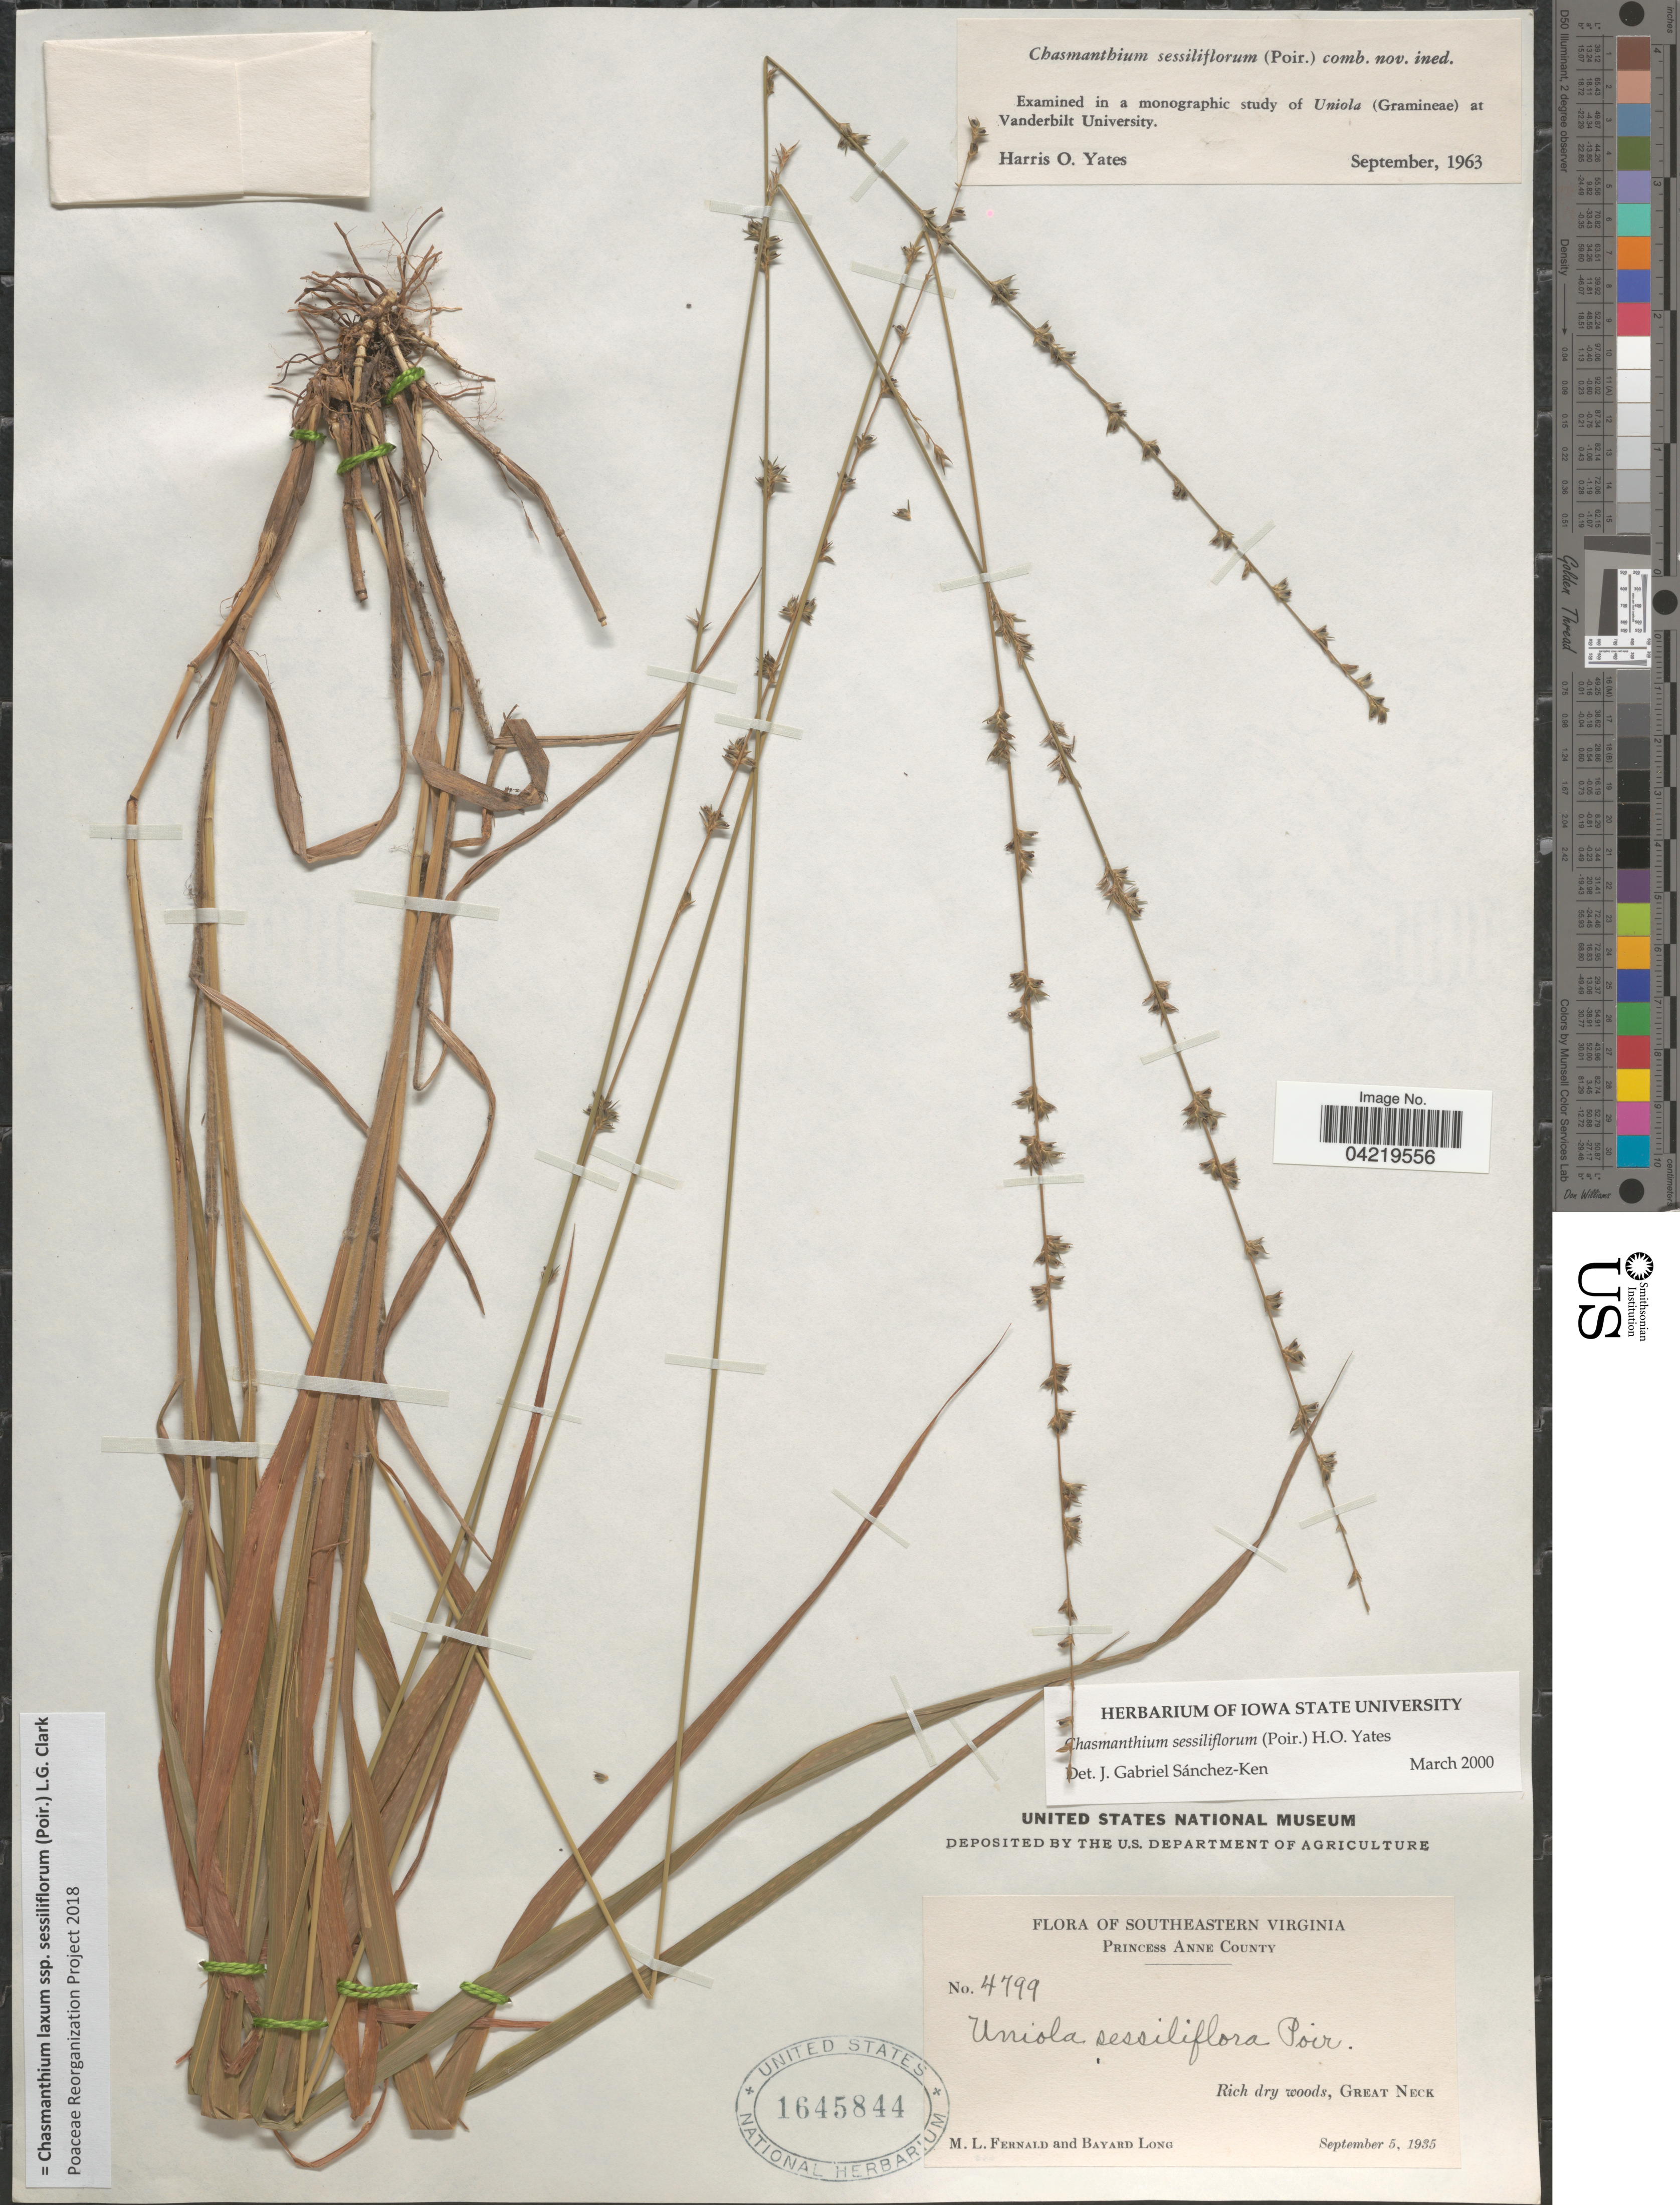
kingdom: Plantae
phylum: Tracheophyta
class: Liliopsida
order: Poales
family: Poaceae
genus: Chasmanthium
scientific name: Chasmanthium laxum subsp. sessiliflorum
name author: (L.) H.O. Yates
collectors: M. L. Fernald & B. Long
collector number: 4799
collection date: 1935-09-05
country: United States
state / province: Virginia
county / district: City of Virginia Beach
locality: Southeastern Virginia. Princess Anne County. Rich dry woods, Great Neck.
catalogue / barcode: US 1645844